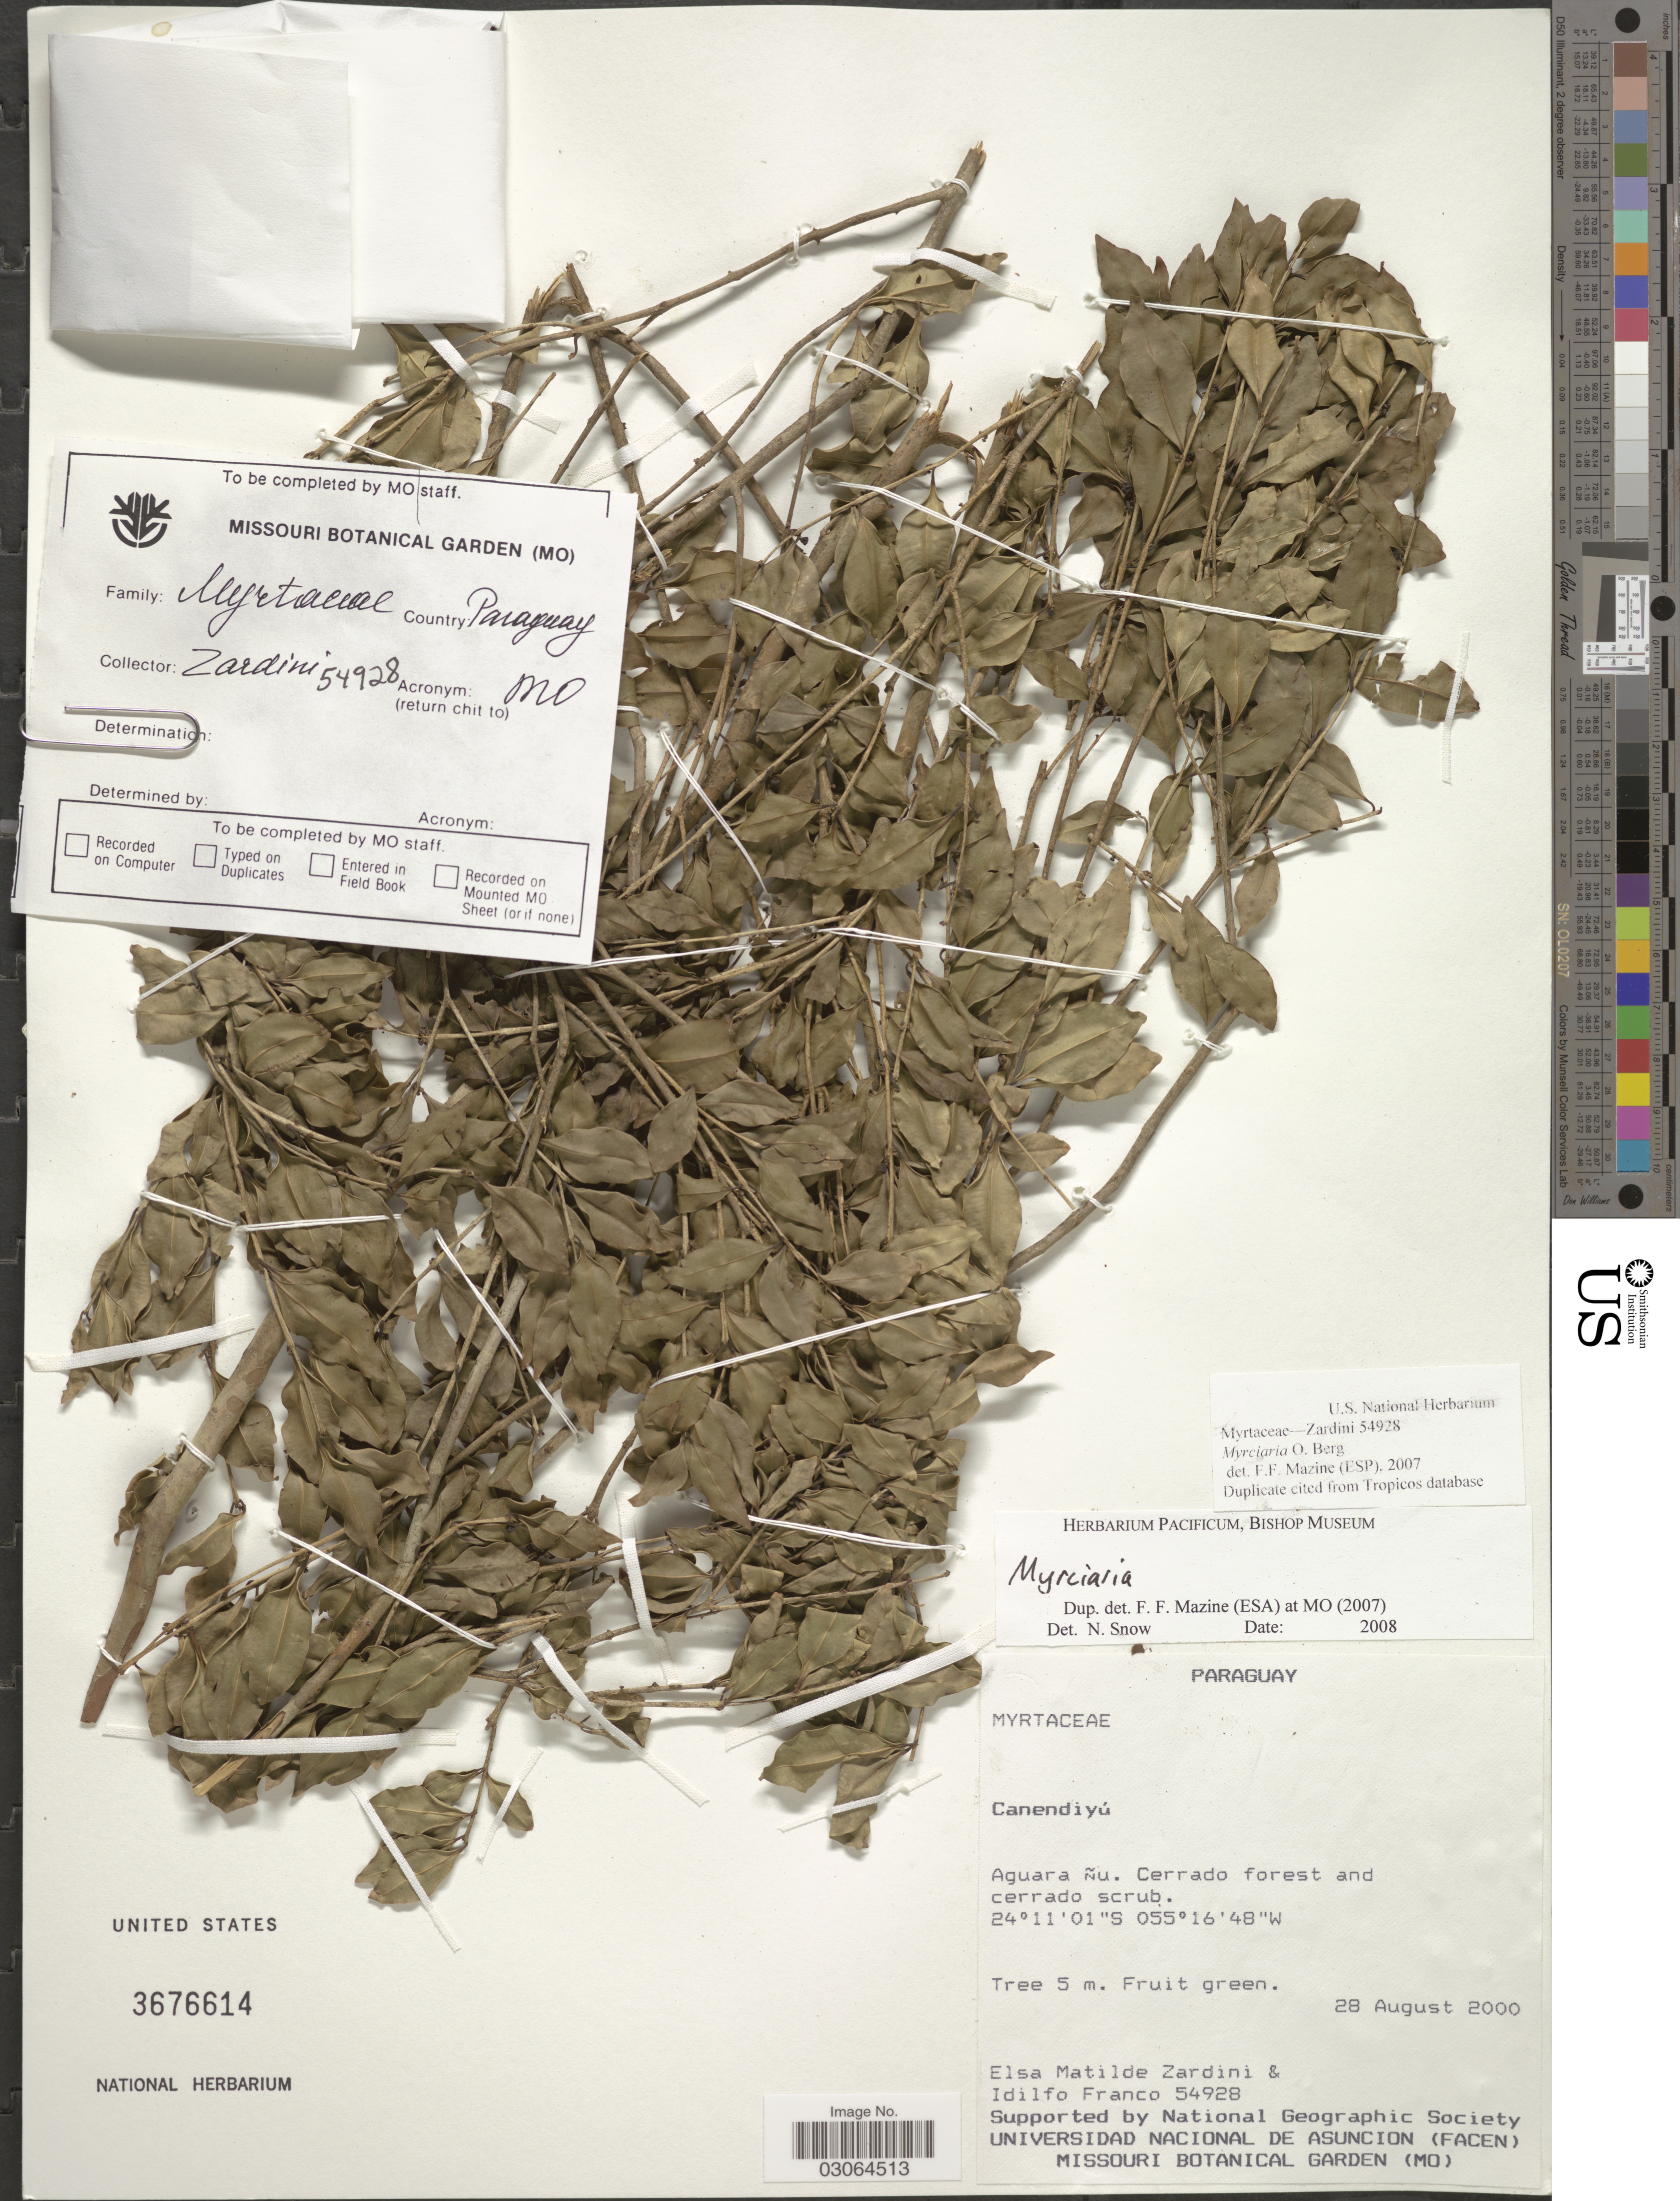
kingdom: Plantae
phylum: Tracheophyta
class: Magnoliopsida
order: Myrtales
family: Myrtaceae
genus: Myrciaria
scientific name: Myrciaria sp.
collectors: E. M. Zardini & I. S. Franco M.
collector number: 54928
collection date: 2000-08-28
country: Paraguay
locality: Canendiyú, Aguara ñu. Cerrado forest and cerrado scrub.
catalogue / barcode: US 3676614